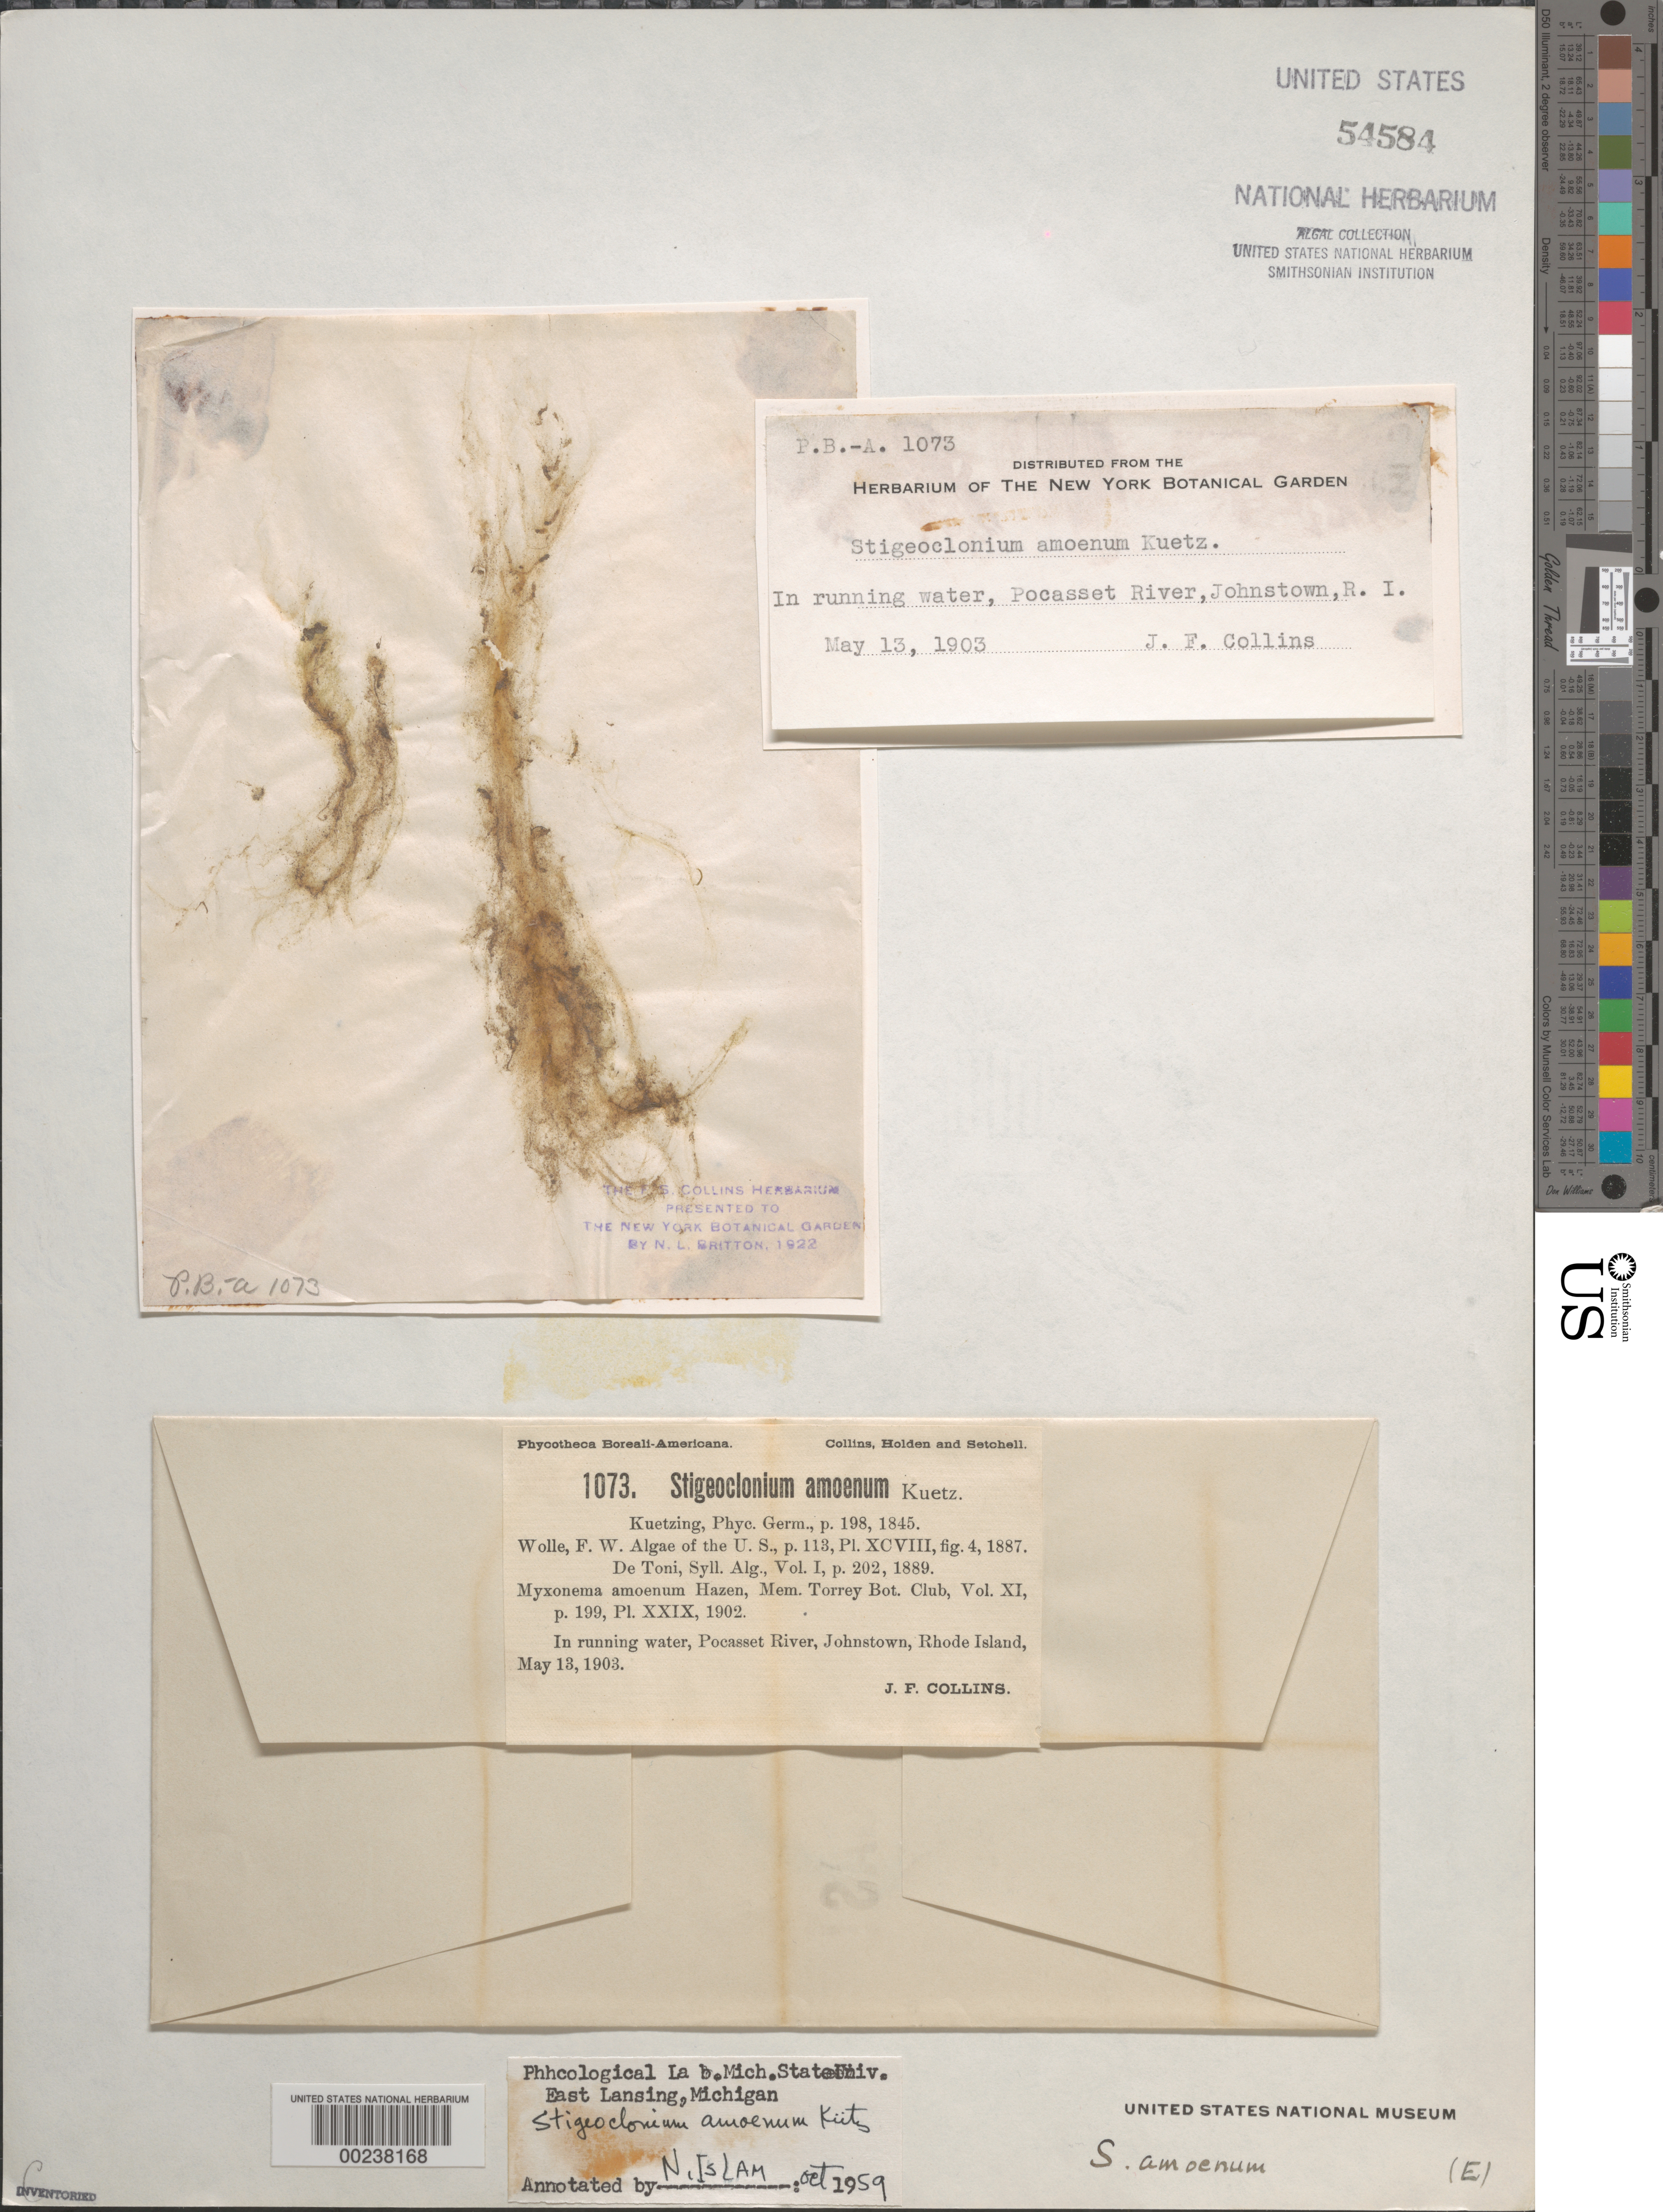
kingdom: Plantae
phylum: Chlorophyta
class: Chlorophyceae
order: Chaetophorales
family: Chaetophoraceae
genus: Stigeoclonium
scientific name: Stigeoclonium amoenum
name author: Kütz.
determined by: Islam, N.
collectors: J. Collins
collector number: PB-A 1073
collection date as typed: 13 May 1903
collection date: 1903-05-13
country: United States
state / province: Rhode Island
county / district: Providence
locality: Johnston (Johnstown), Pocasset River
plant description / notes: Collins, Holden & Setchell, Phycotheca Boreali-Americana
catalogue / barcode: US 54584